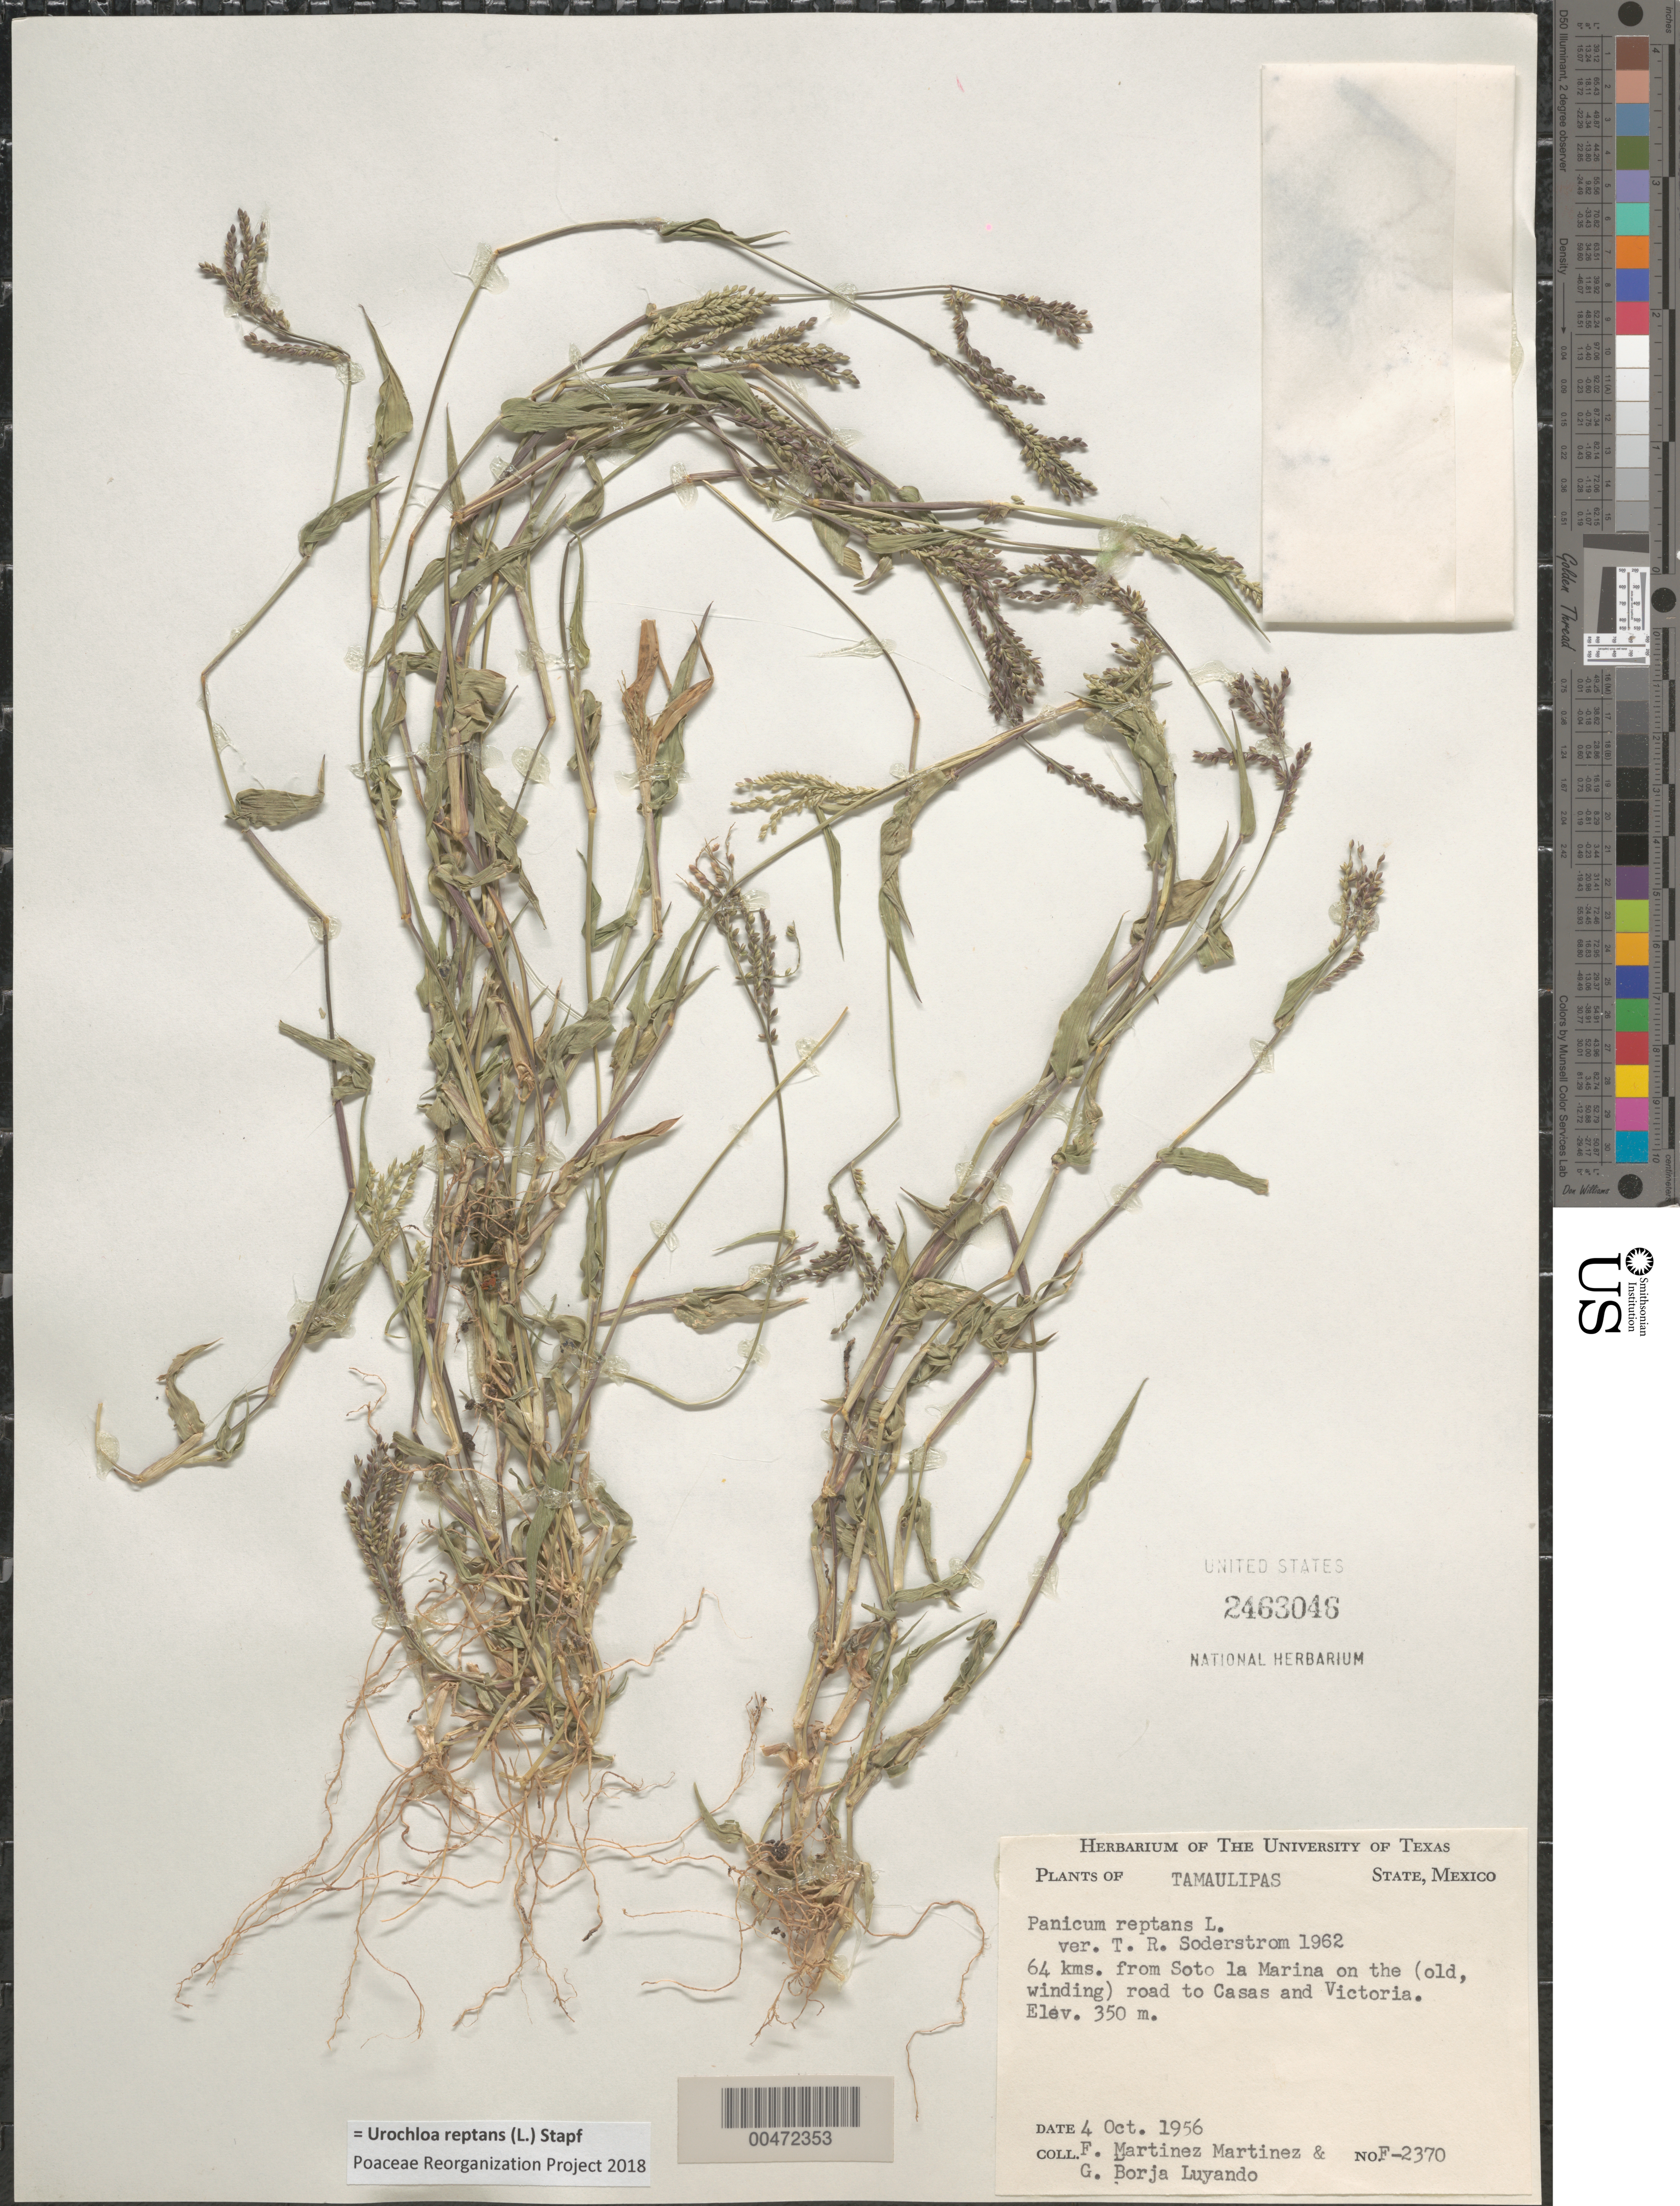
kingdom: Plantae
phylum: Tracheophyta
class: Liliopsida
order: Poales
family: Poaceae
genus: Urochloa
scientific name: Urochloa reptans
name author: (L.) Stapf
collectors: F. Martinez-M. & G. Borja-Luyando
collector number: F-2370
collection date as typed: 4 Oct 1956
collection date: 1956-10-04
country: Mexico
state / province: Tamaulipas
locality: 64 km from Soto la Marina on the (old, winding) rd to Casas & Victoria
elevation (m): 350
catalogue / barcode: US 2463046